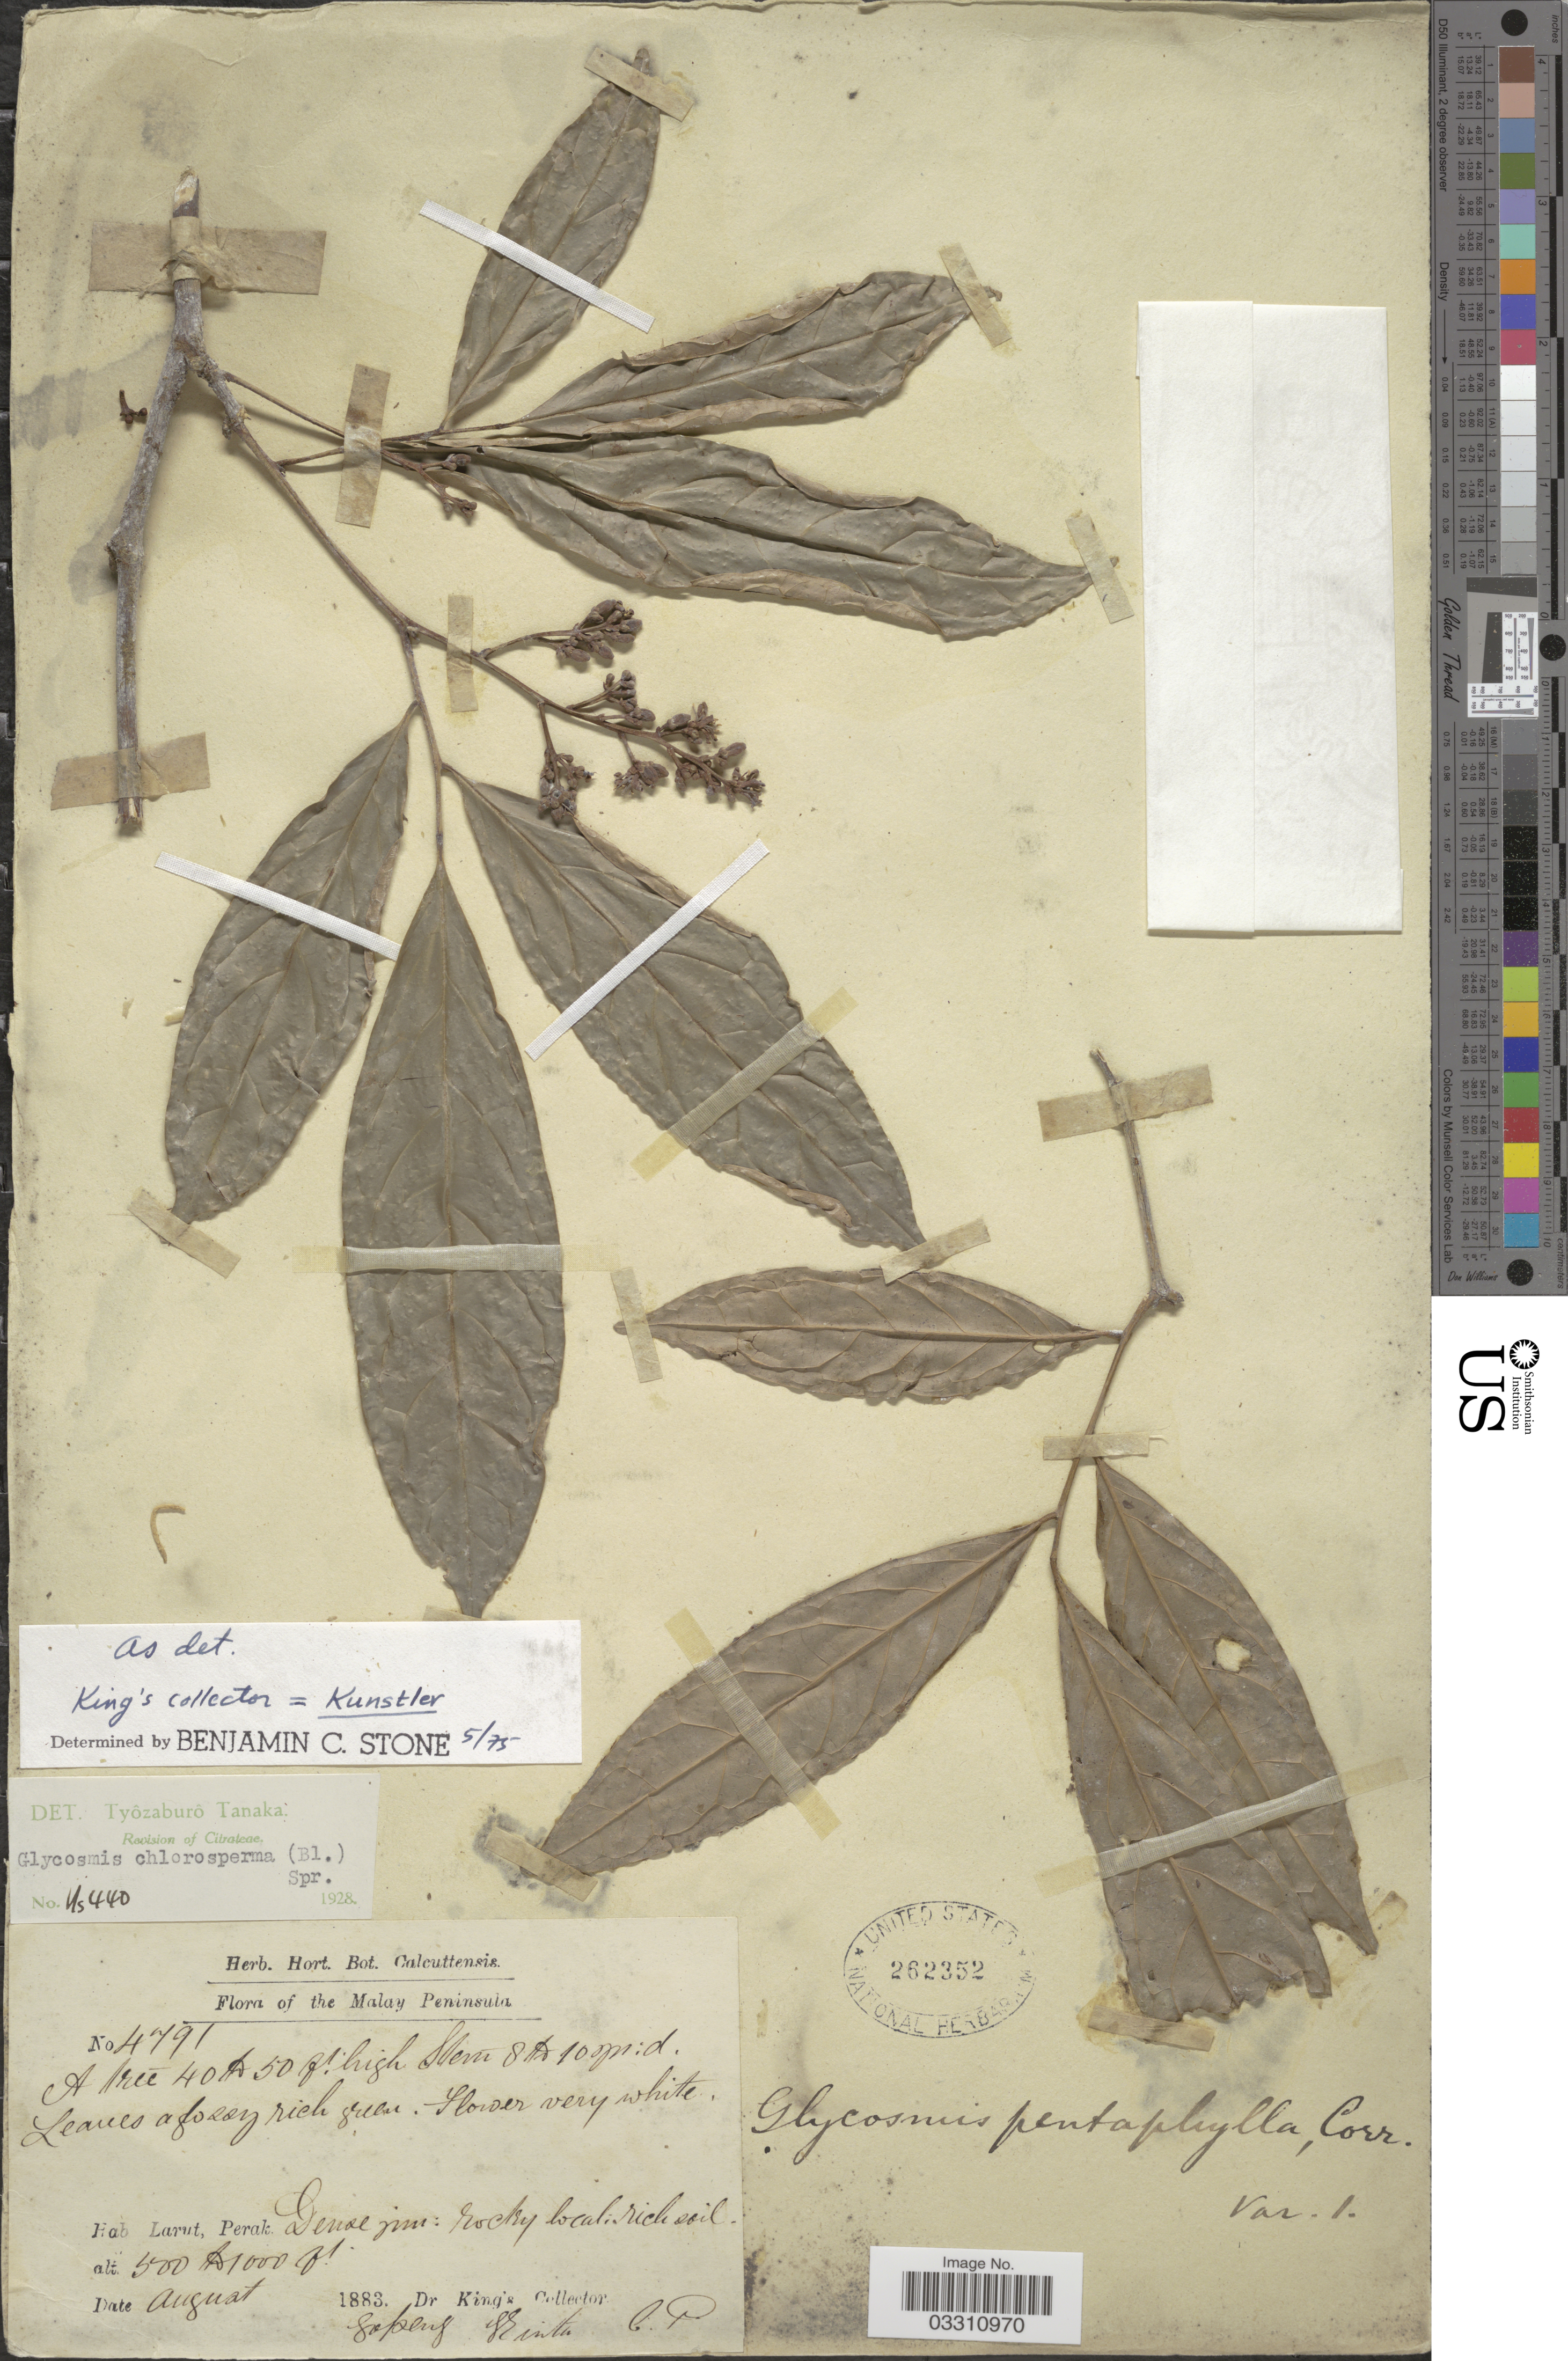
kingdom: Plantae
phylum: Tracheophyta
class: Magnoliopsida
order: Sapindales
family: Rutaceae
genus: Glycosmis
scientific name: Glycosmis chlorosperma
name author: Spreng.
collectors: Dr. King's collector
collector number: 4791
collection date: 1883-08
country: Malaysia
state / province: Perak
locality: Malay Peninsula, Larut, Perak.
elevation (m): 152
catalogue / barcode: US 262352